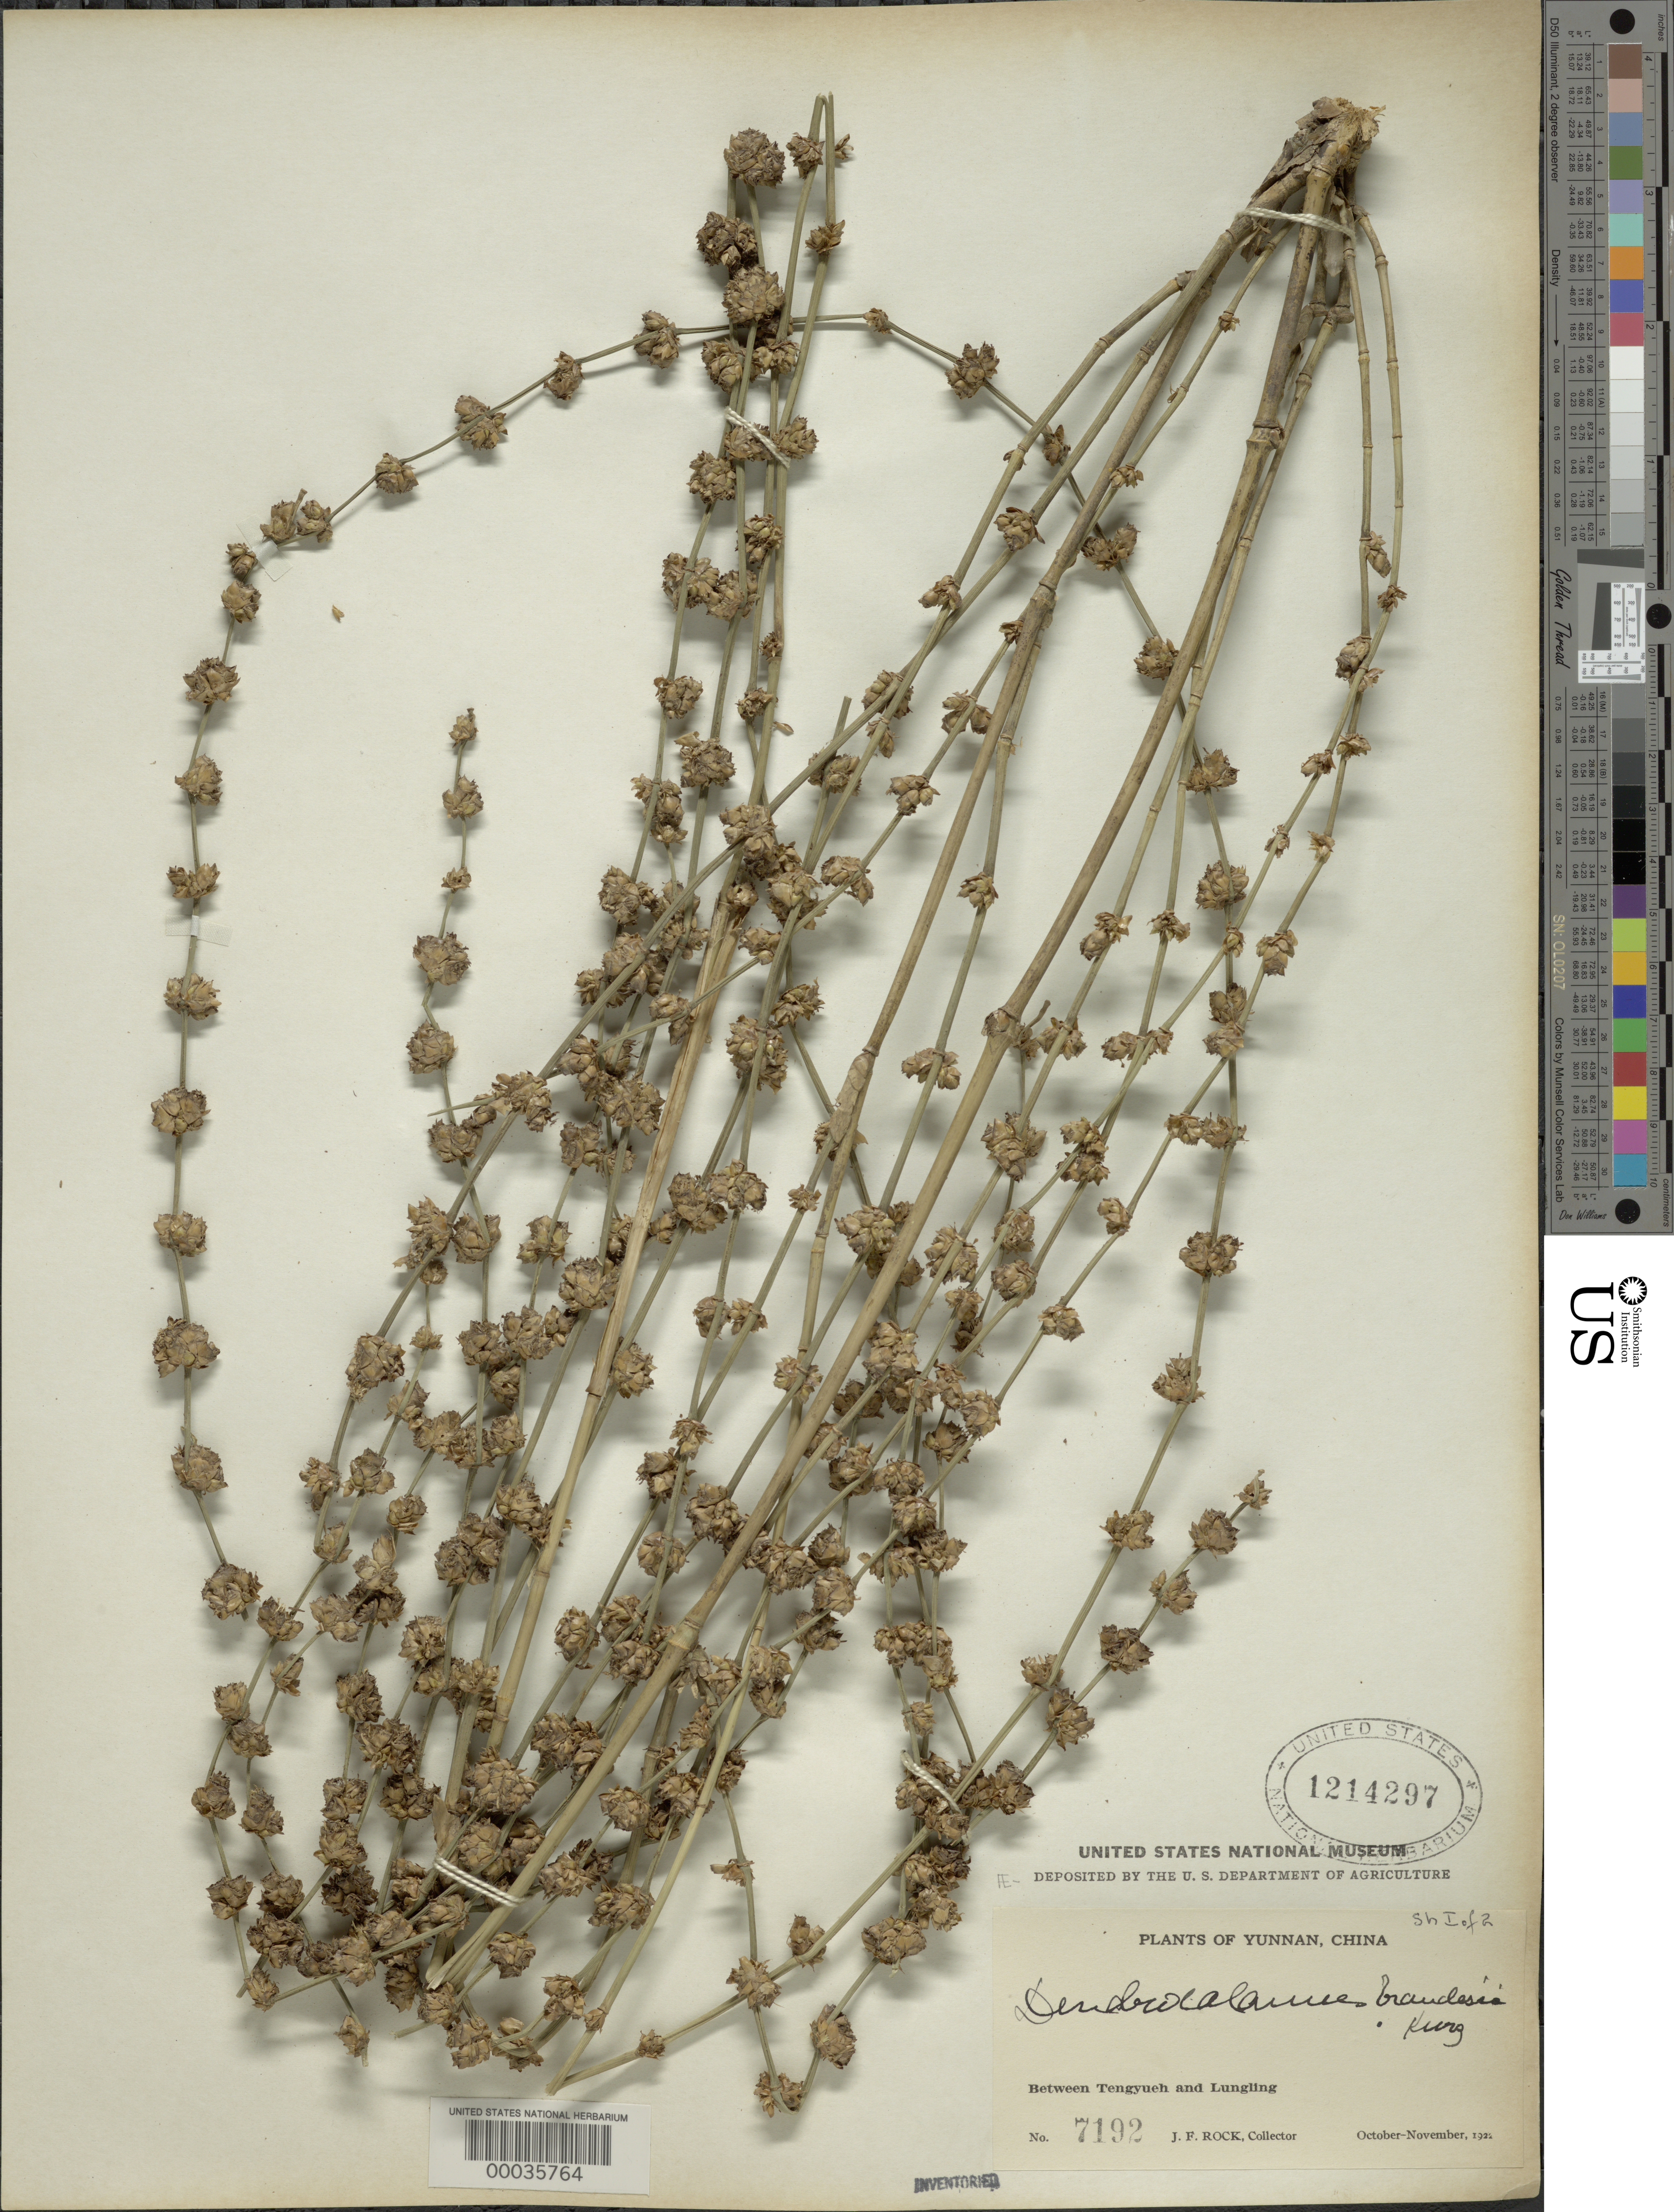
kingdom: Plantae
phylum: Tracheophyta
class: Liliopsida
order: Poales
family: Poaceae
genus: Dendrocalamus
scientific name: Dendrocalamus brandisii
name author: (Munro) Kurz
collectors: J. F. Rock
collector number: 7192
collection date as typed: Oct 1922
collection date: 1922-10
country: China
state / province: Yunnan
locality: Tengyueh, Lungling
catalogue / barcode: US 1214297